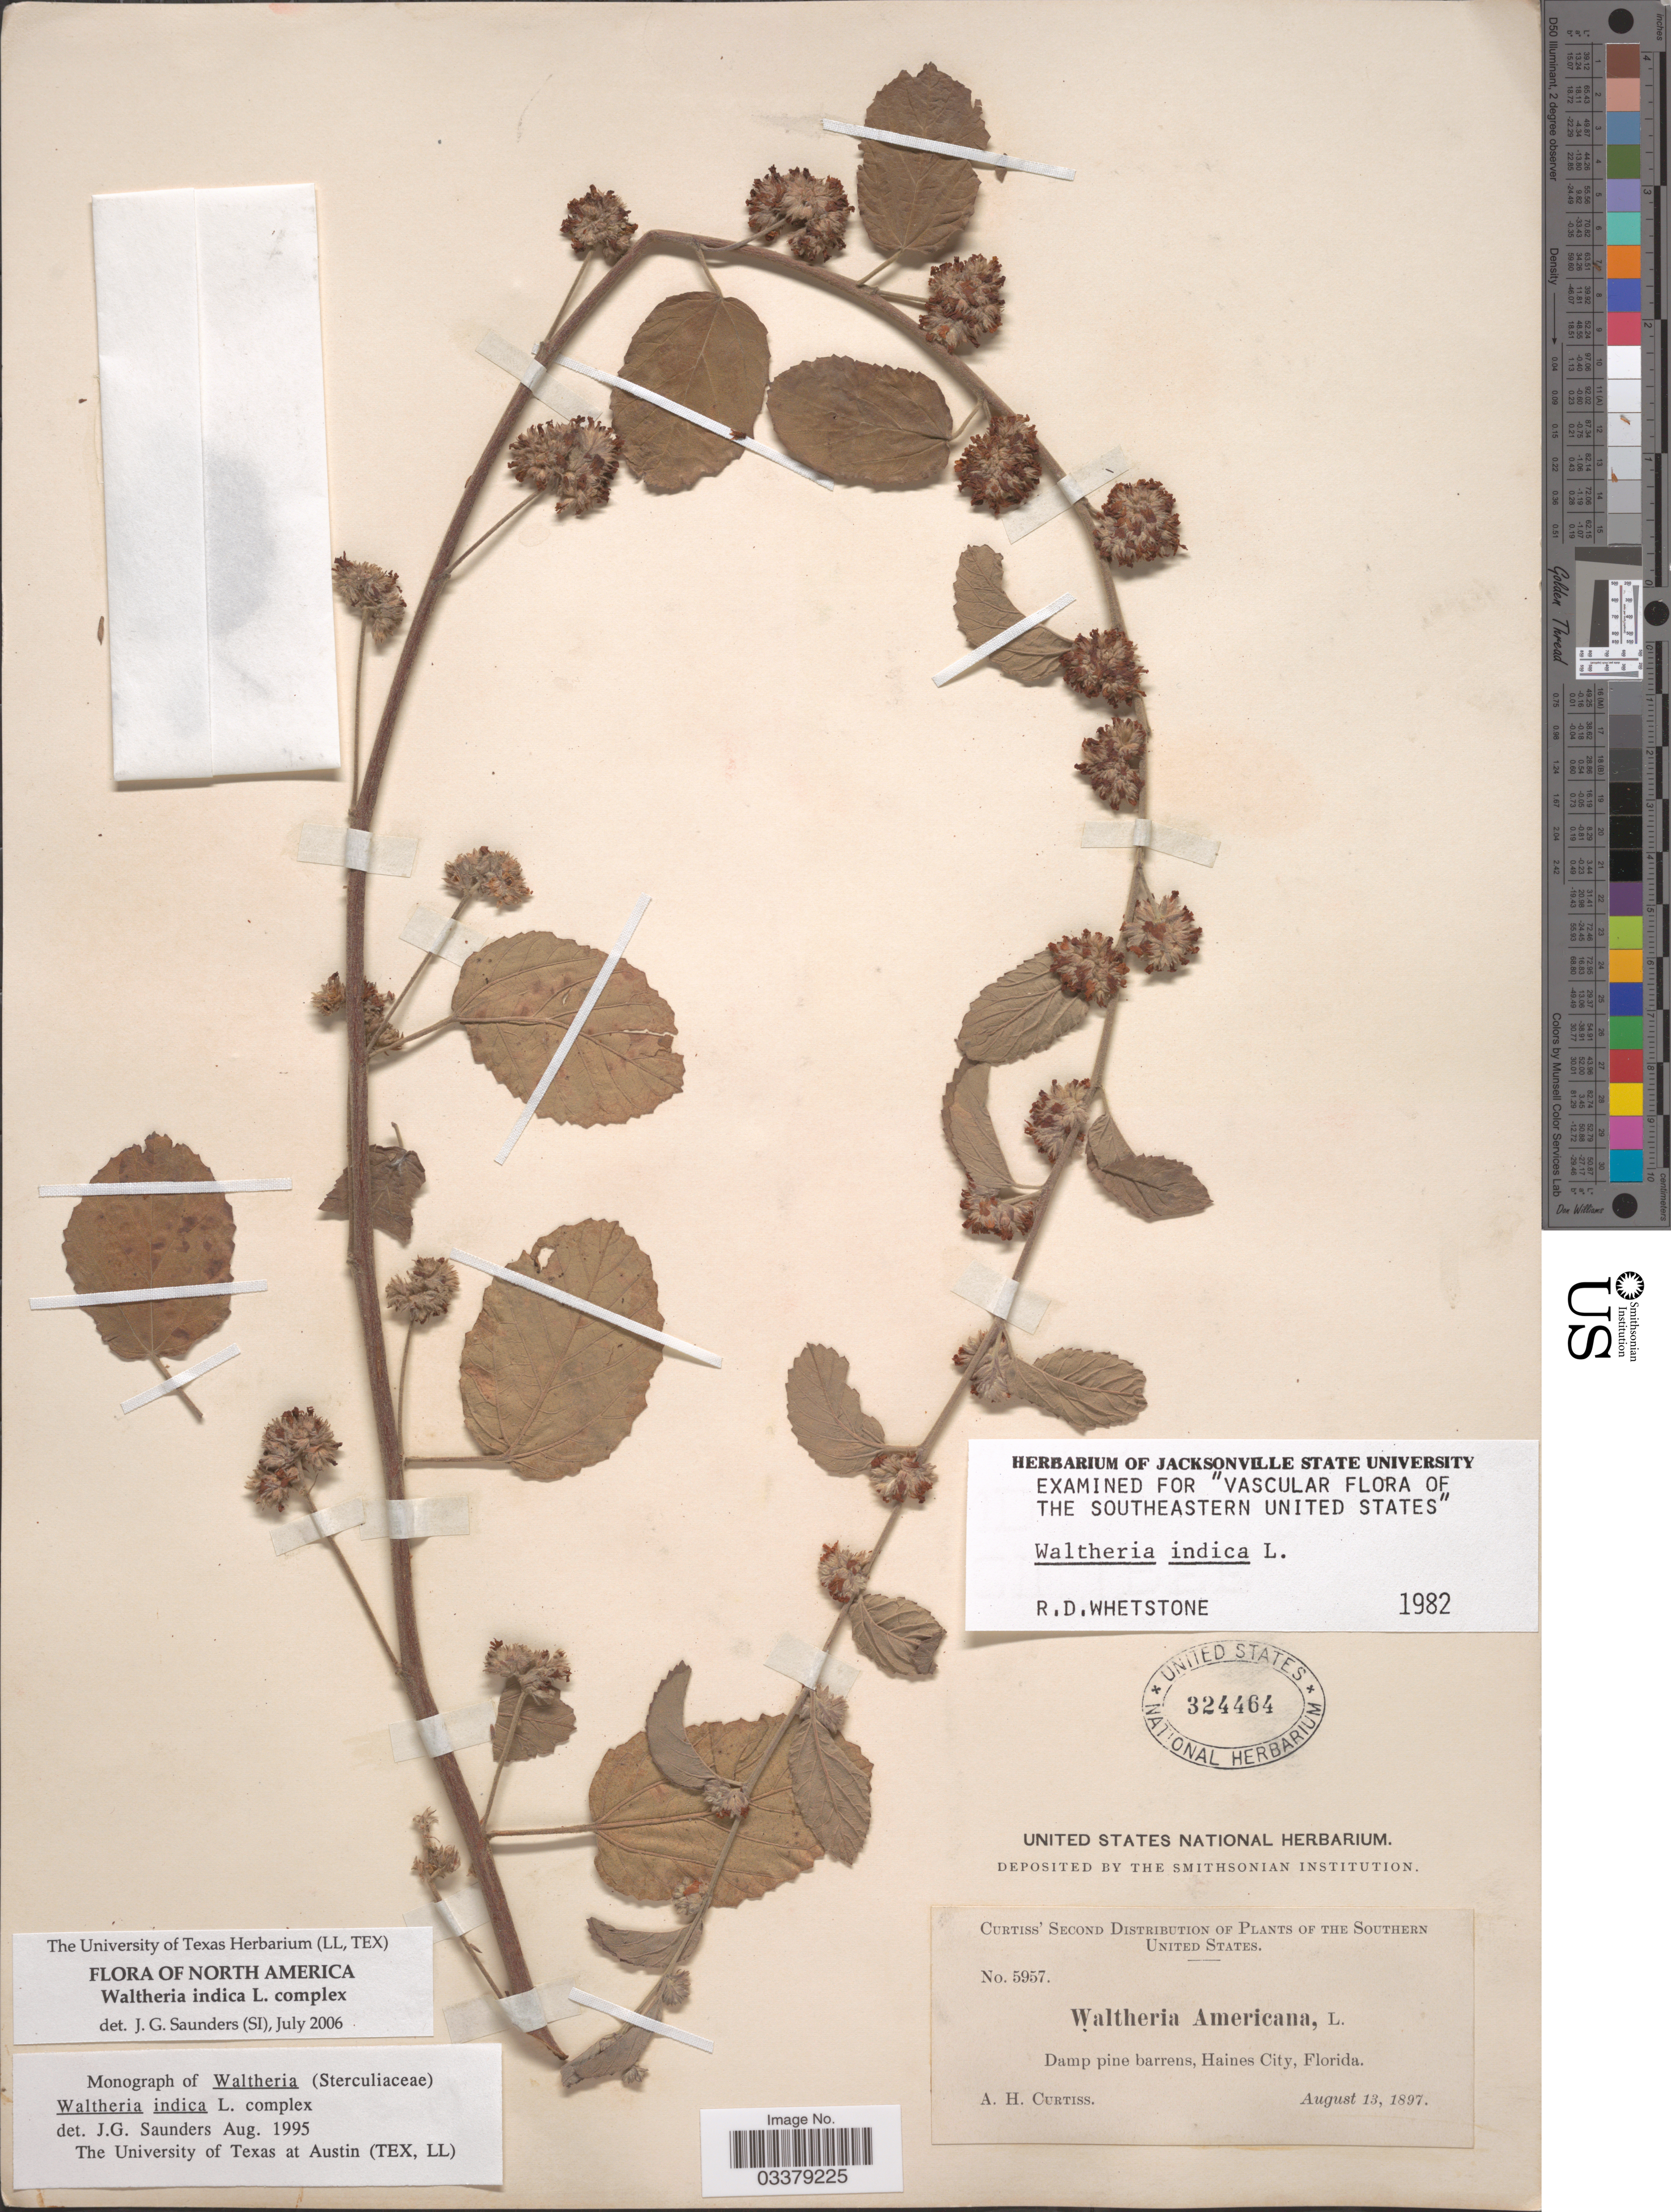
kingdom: Plantae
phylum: Tracheophyta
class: Magnoliopsida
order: Malvales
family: Malvaceae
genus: Waltheria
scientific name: Waltheria indica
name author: L.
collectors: A. H. Curtiss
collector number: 5957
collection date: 1897-08-13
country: United States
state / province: Florida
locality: Southern United States. Damp pine barrens, Haines City.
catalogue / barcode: US 324464